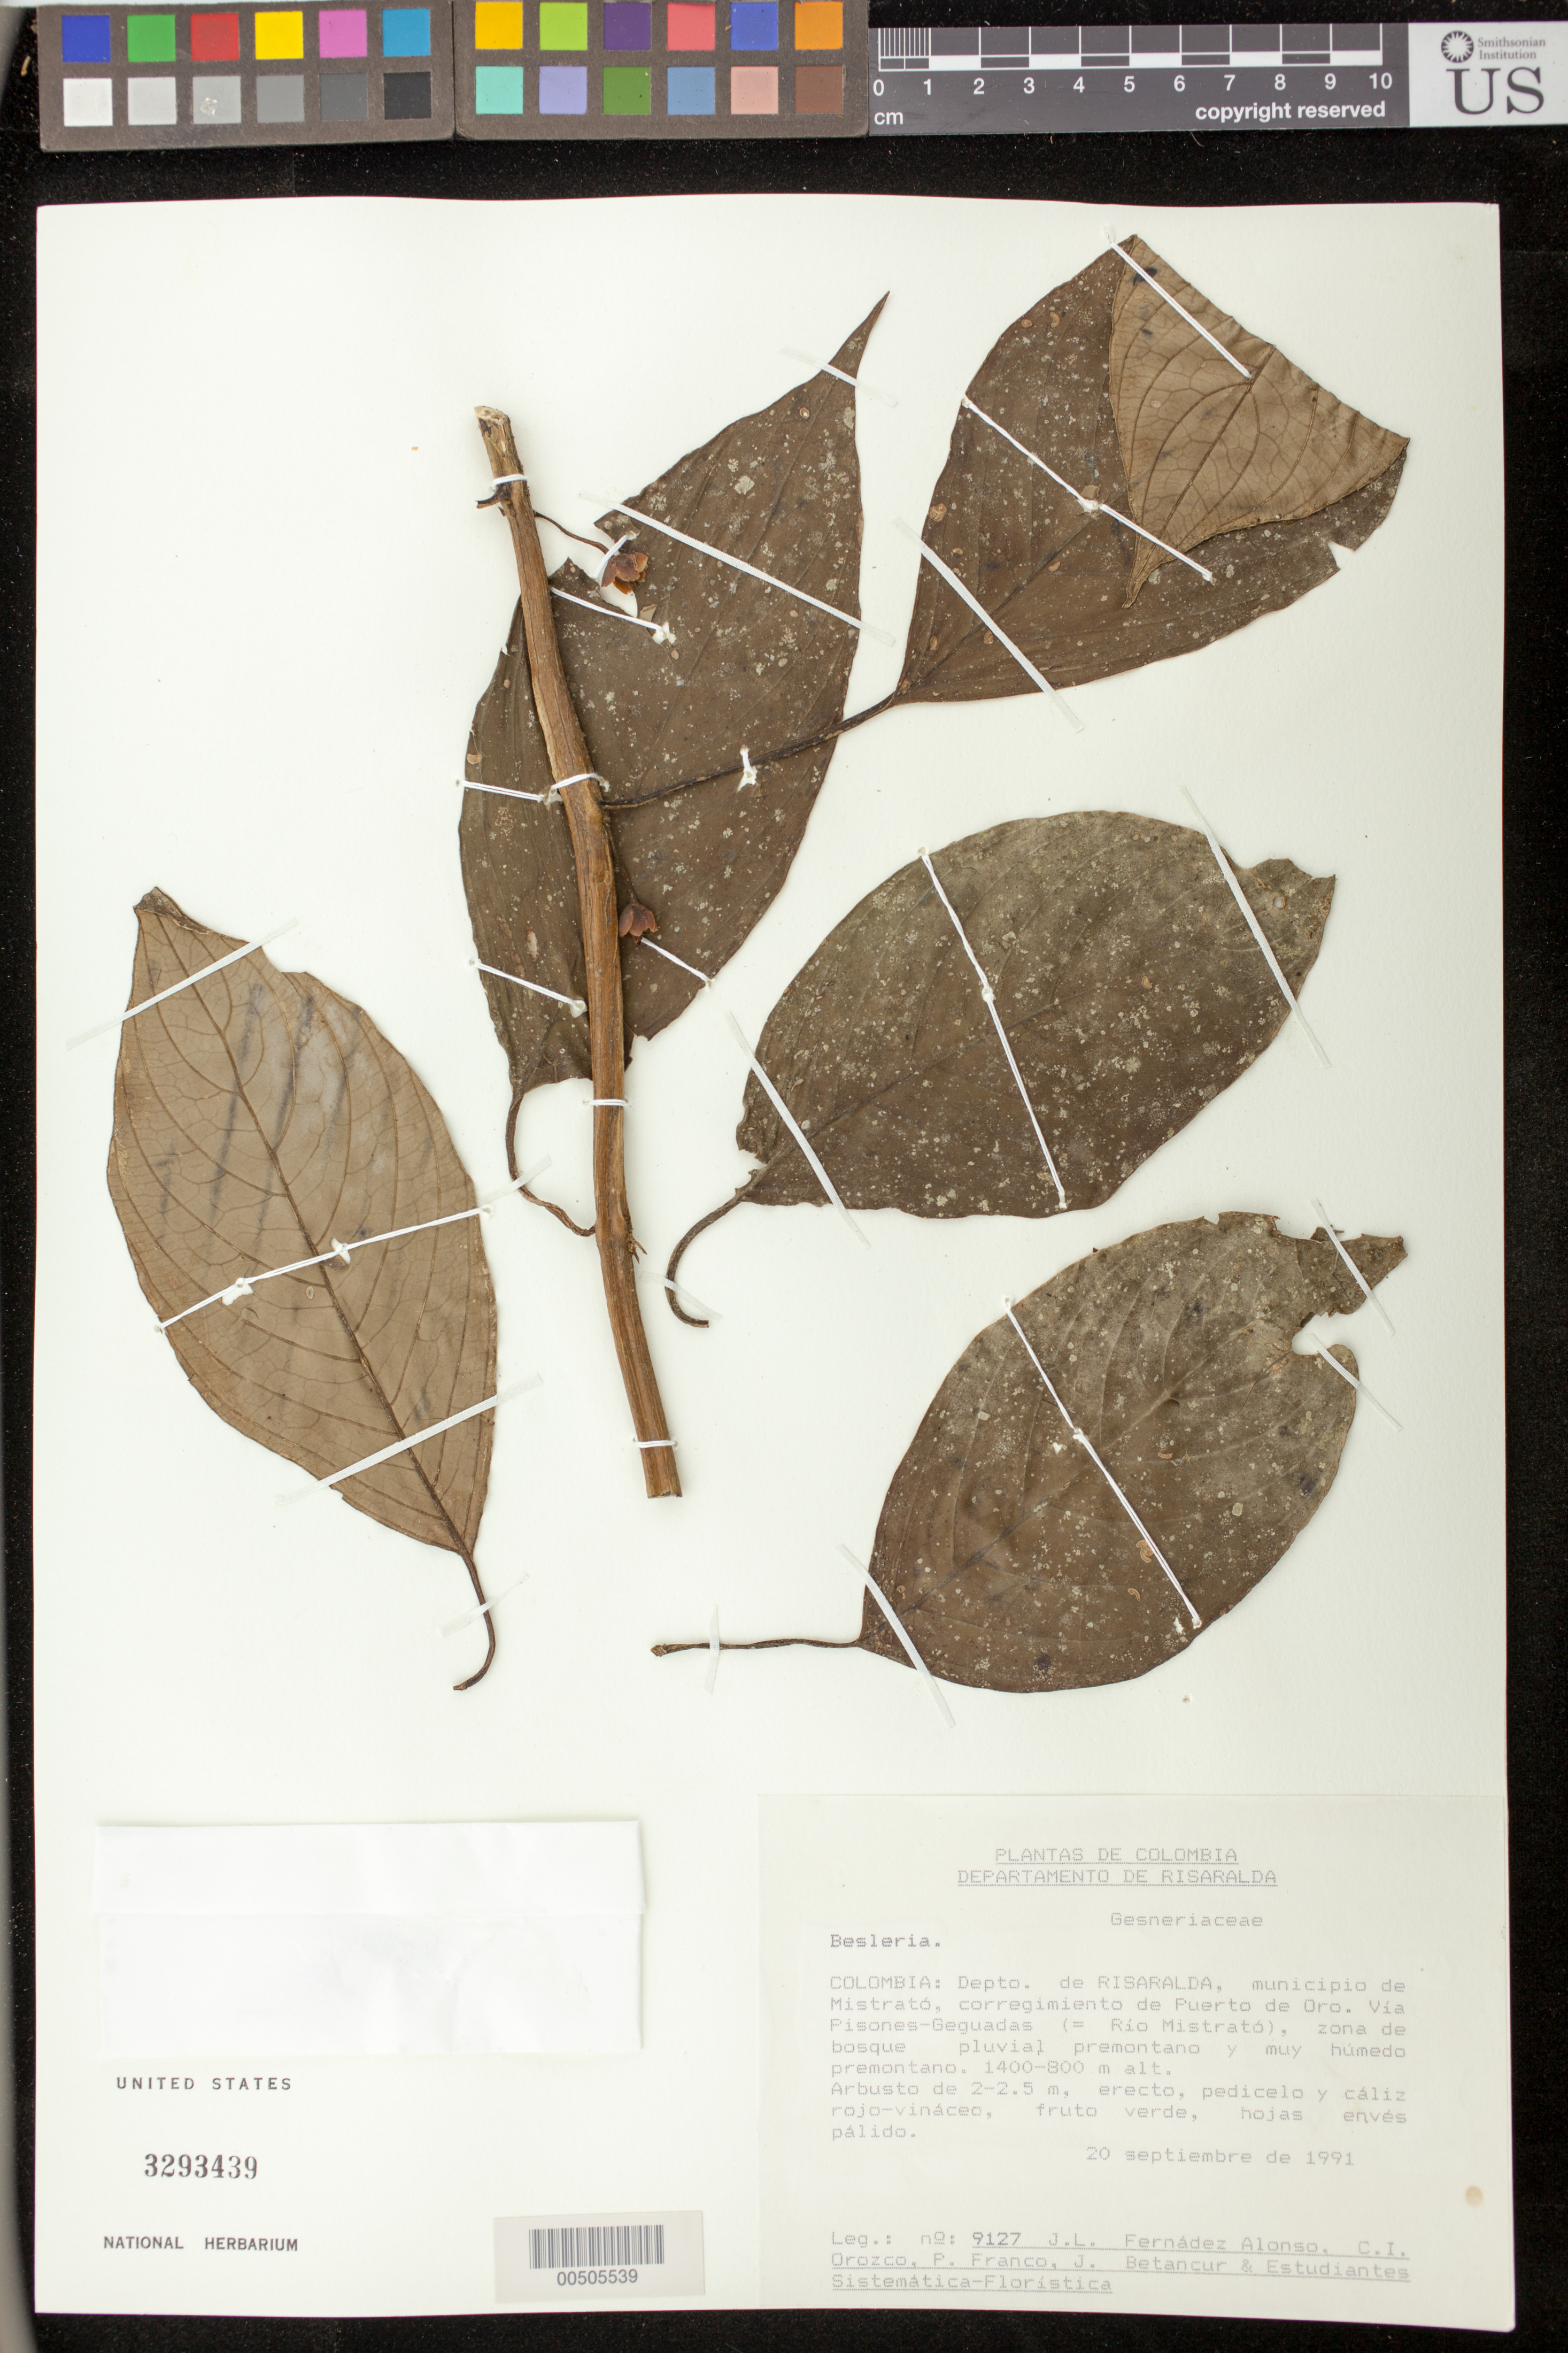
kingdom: Plantae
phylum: Tracheophyta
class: Magnoliopsida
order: Lamiales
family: Gesneriaceae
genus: Besleria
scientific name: Besleria sp.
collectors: J. L. Fernández-Alonso, C. I. Orozco, P. Franco Roselli, J. C. Betancur & et al.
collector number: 9127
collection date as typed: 20 Sep 1991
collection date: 1991-09-20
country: Colombia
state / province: Risaralda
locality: Mistrató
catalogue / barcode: US 3293439